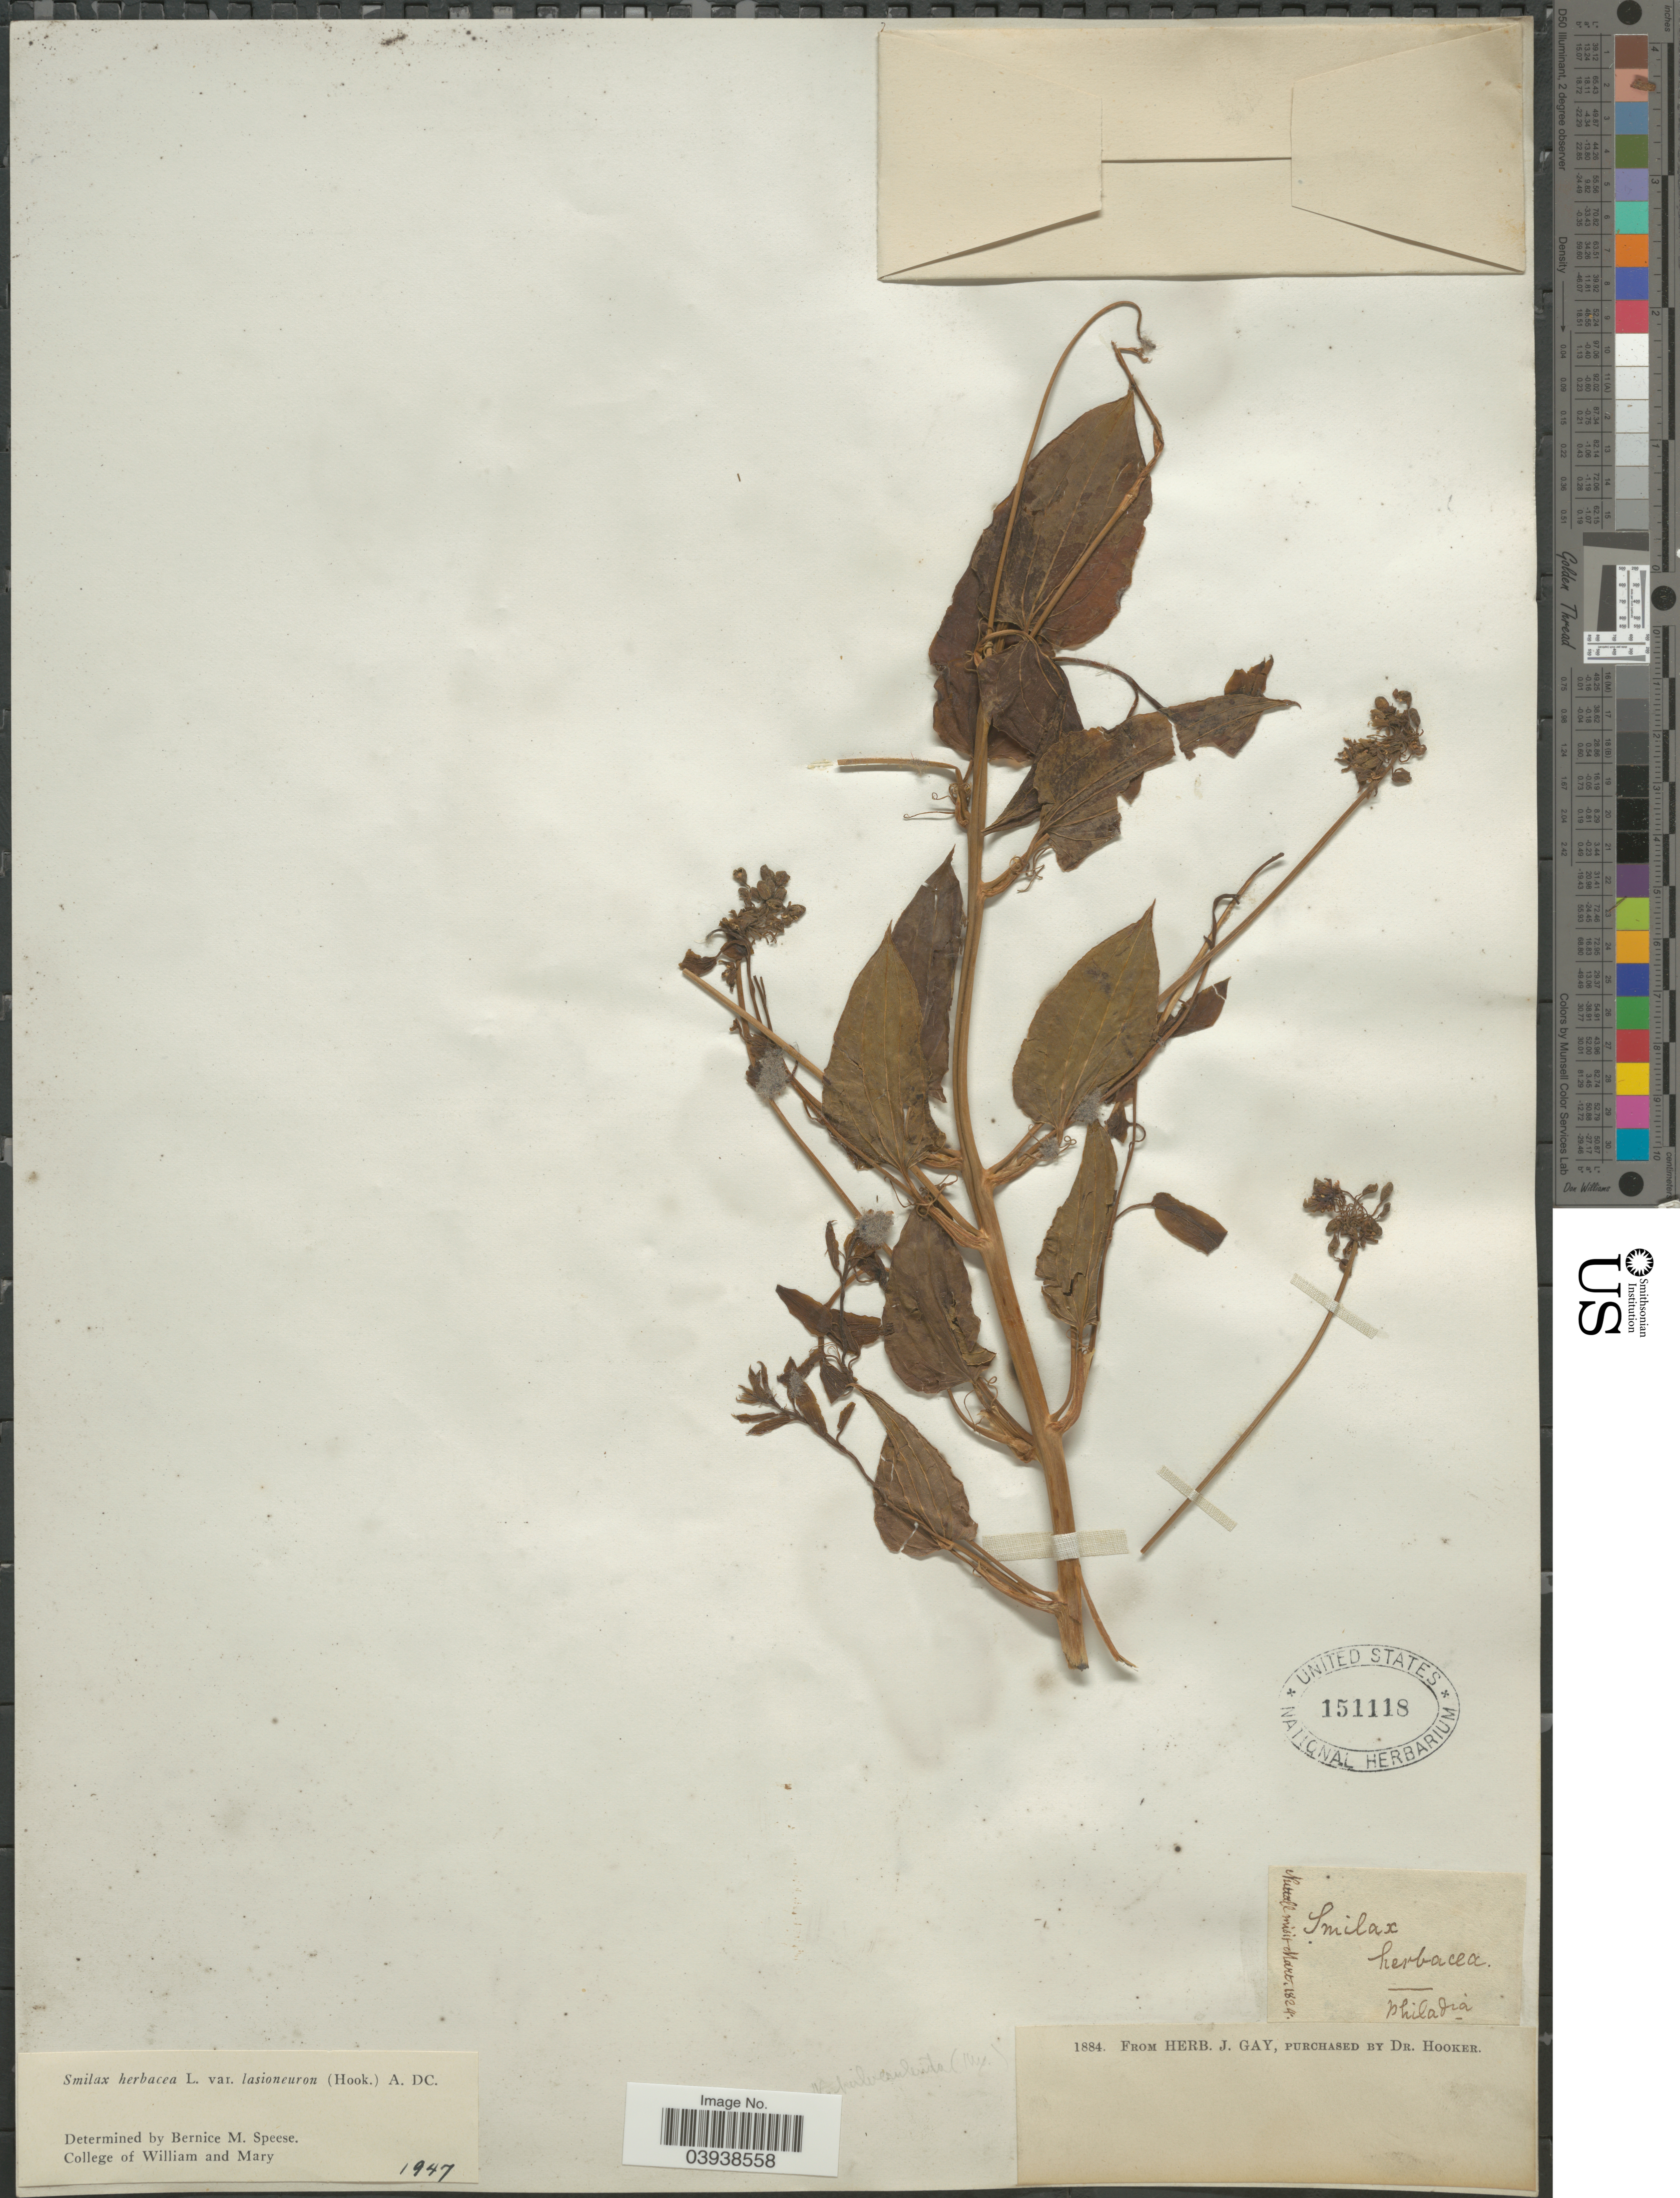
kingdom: Plantae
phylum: Tracheophyta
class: Liliopsida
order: Liliales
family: Smilacaceae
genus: Smilax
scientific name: Smilax herbacea var. lasioneuron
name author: (Hook.) A. DC.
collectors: ex herb. J. Gay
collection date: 1884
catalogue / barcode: US 151118